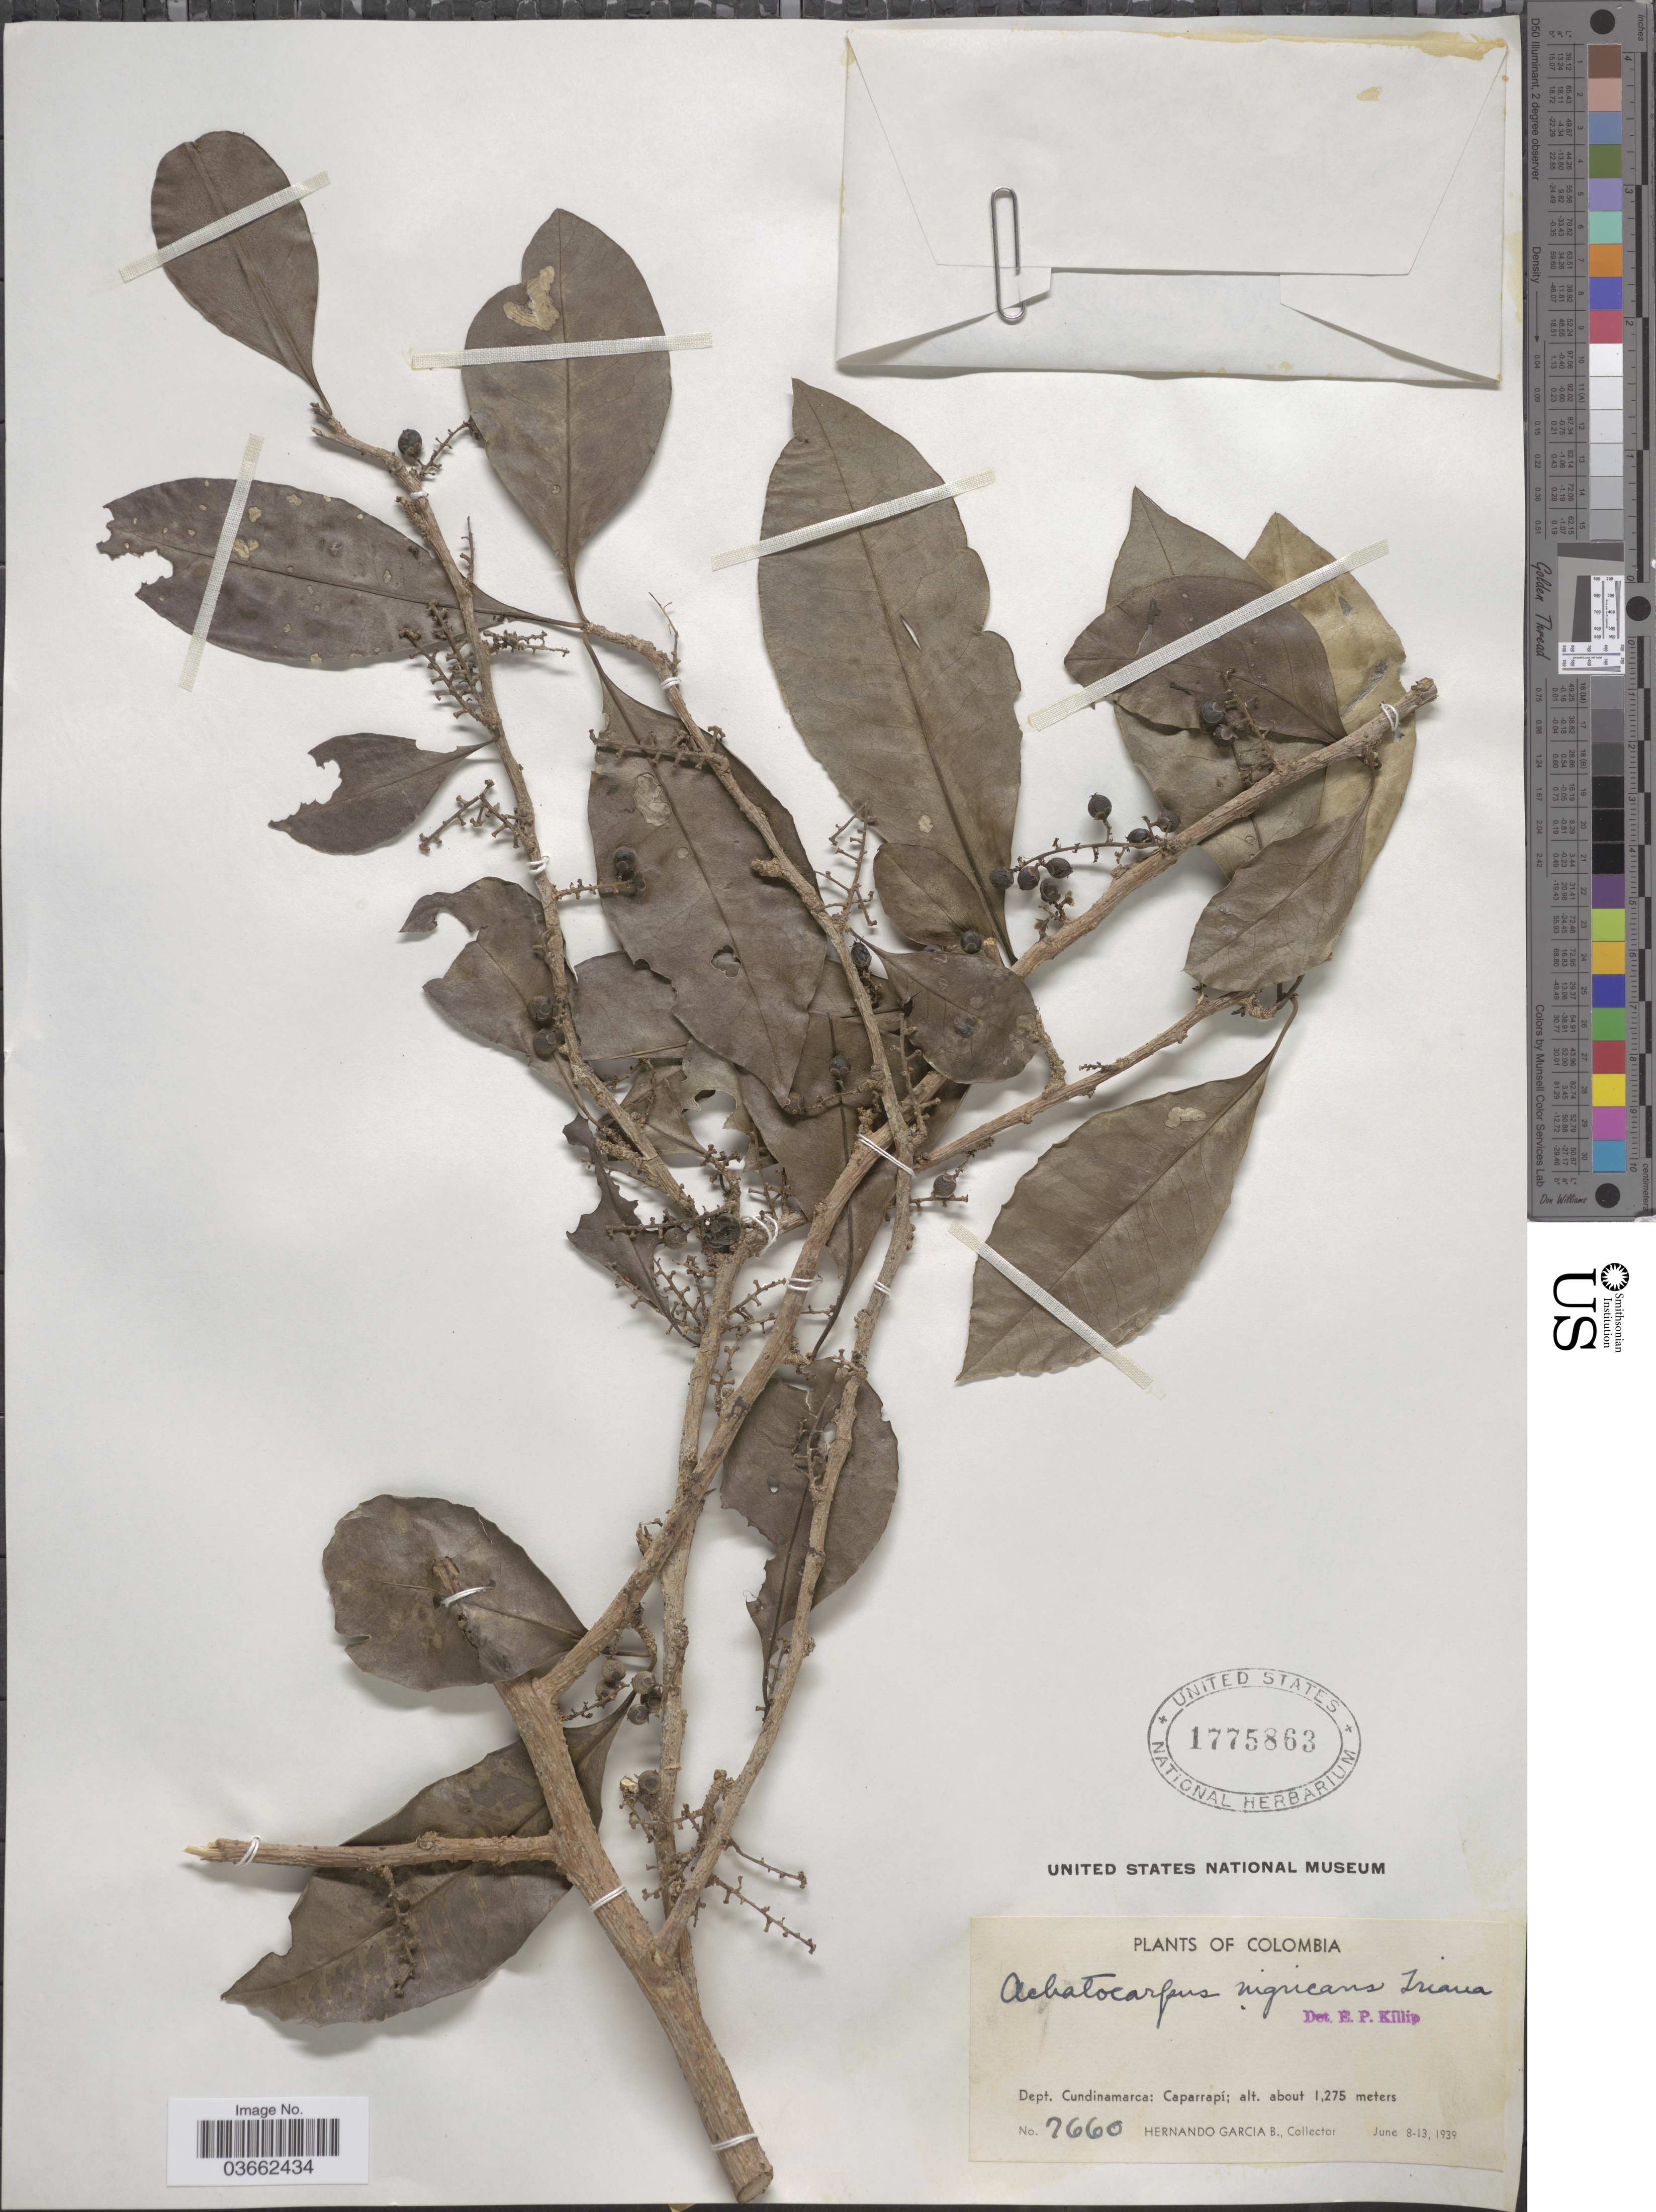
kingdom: Plantae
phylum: Tracheophyta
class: Magnoliopsida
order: Caryophyllales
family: Achatocarpaceae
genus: Achatocarpus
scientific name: Achatocarpus nigricans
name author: Triana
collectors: H. García Barriga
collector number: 7660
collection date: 1939-06-08/1939-06-13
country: Colombia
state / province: Cundinamarca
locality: Dept. Cundinamarca: Caparrapí.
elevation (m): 1275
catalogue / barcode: US 1775863